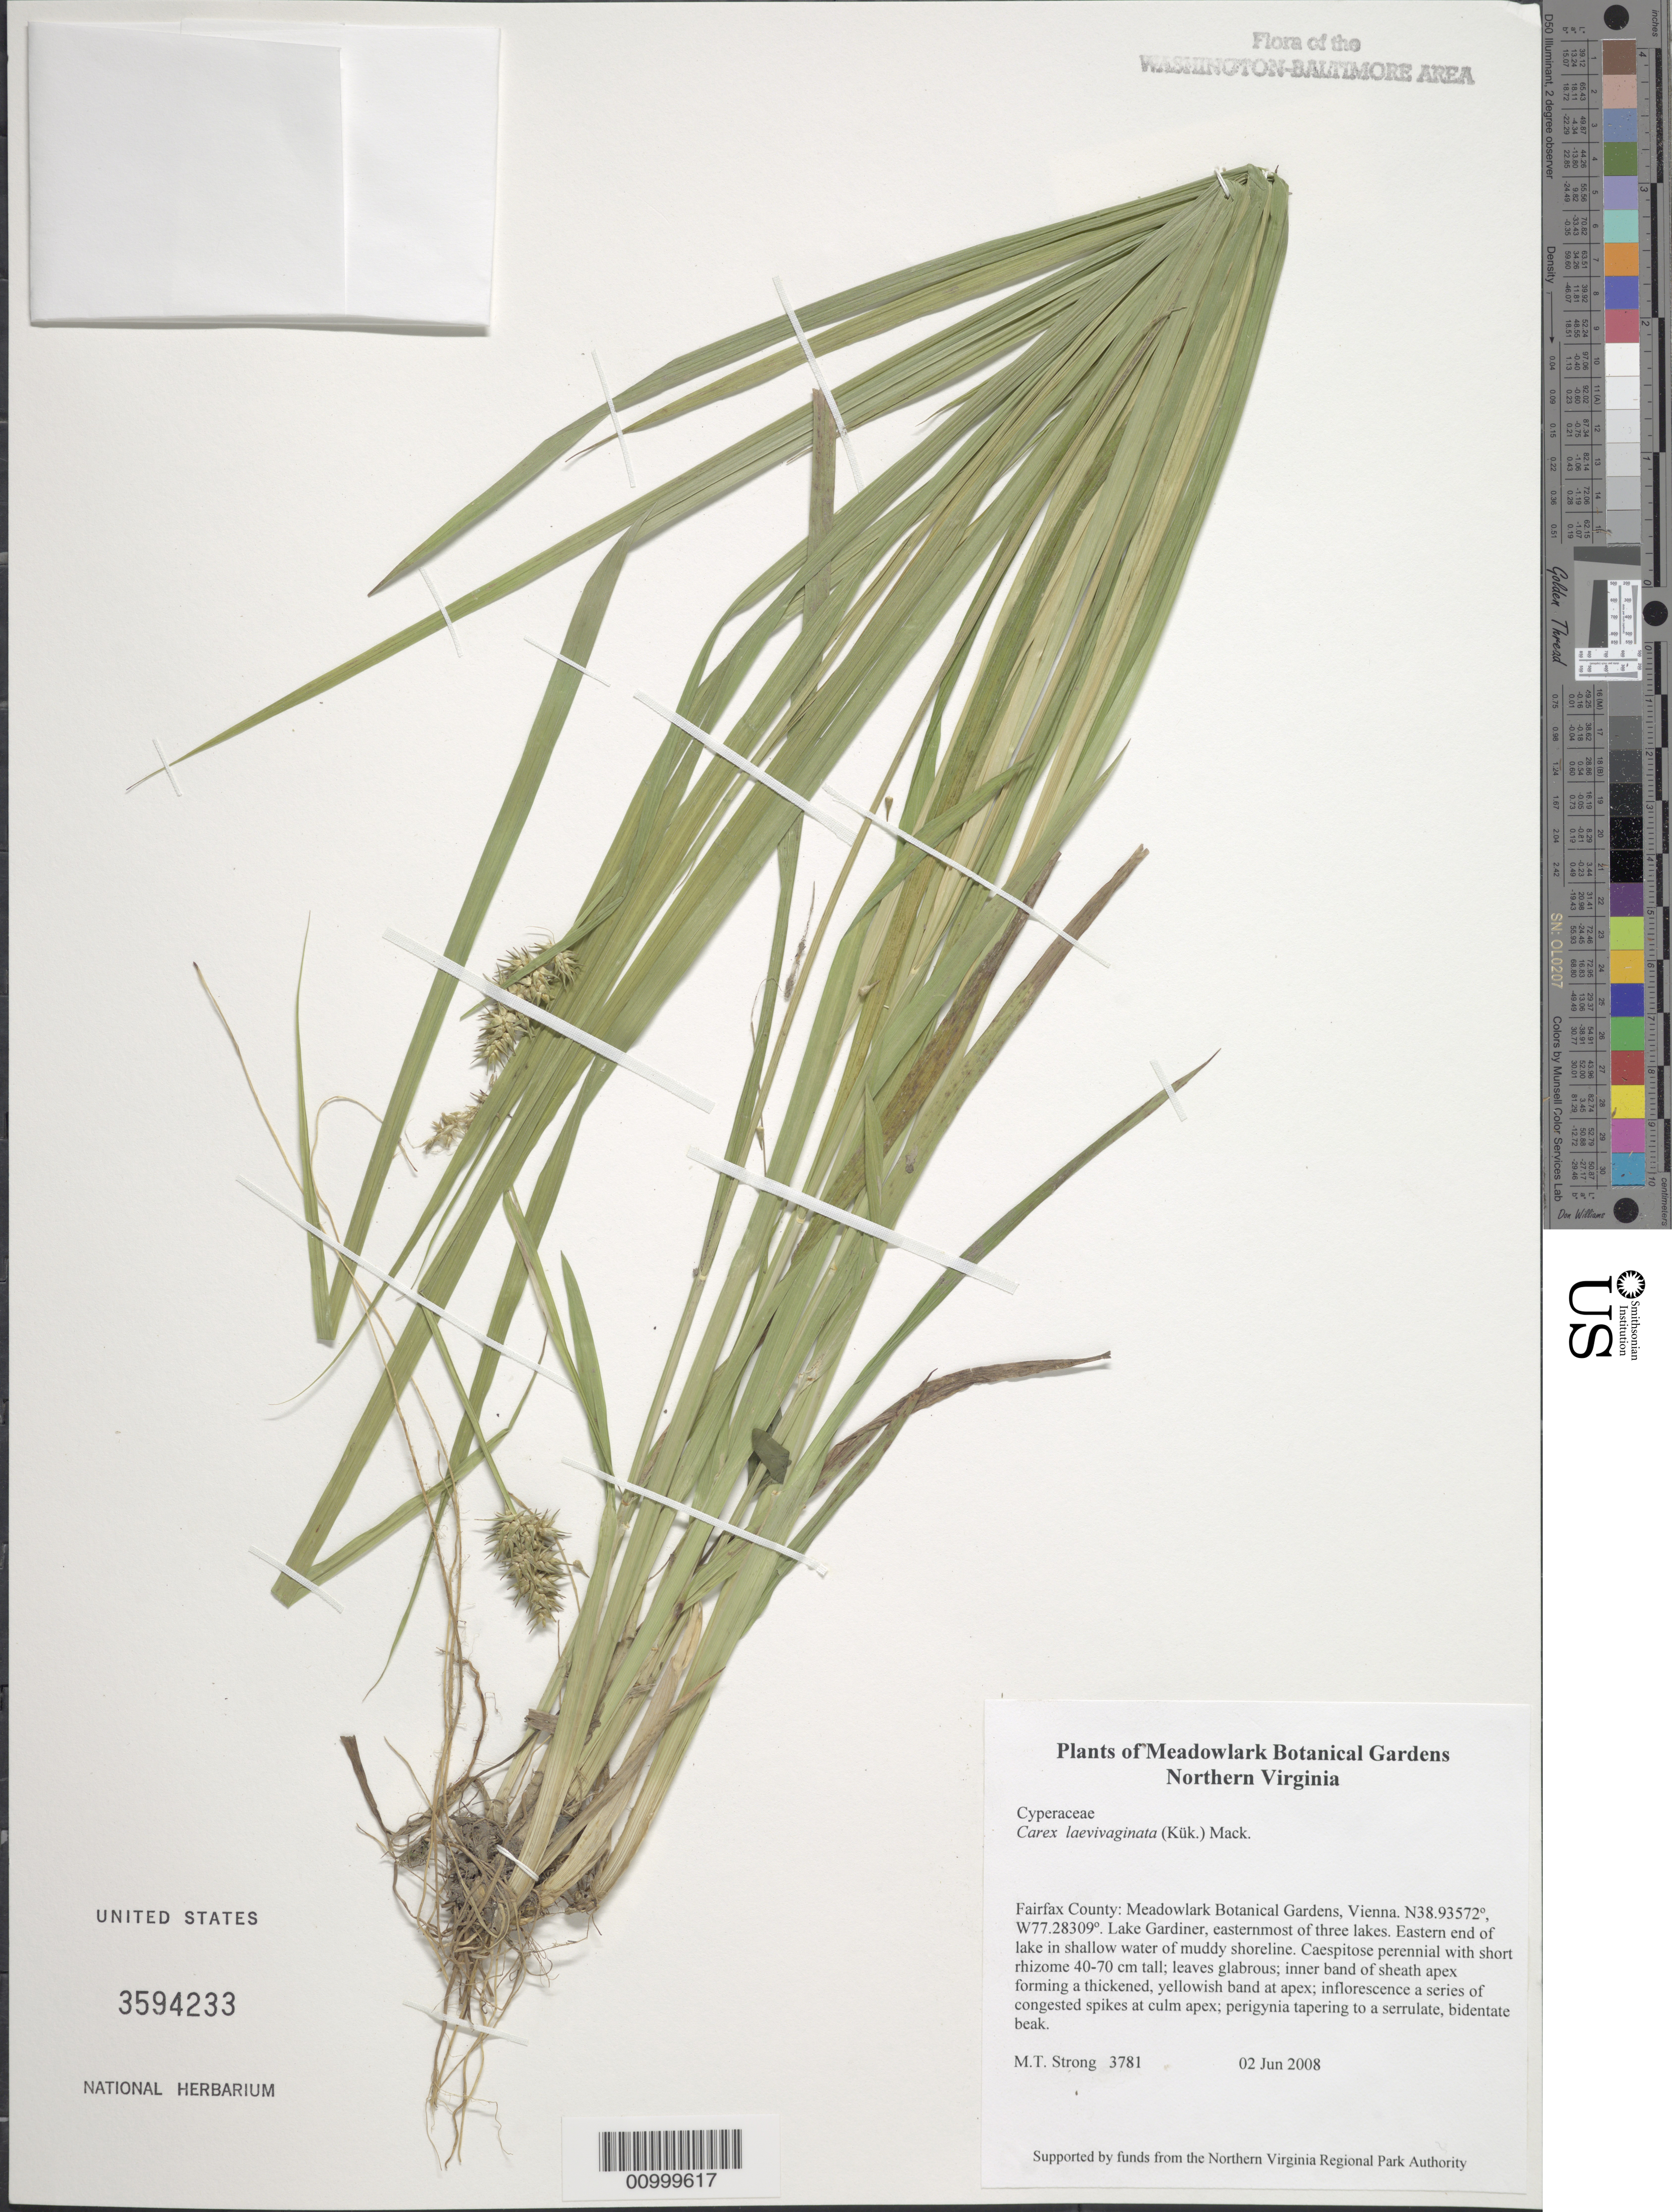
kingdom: Plantae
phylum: Tracheophyta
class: Liliopsida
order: Poales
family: Cyperaceae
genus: Carex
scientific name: Carex laevivaginata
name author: (Kük.) Mack.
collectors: M. T. Strong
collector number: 3781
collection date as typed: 02 Jun 2008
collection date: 2008-06-02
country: United States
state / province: Virginia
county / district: Fairfax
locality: Meadowlark Botanical Gardens, Vienna. Lake Gardiner, eastern most of the three lakes.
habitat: Eastern end of lake in shallow water of muddy shoreline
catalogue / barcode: US 3594233